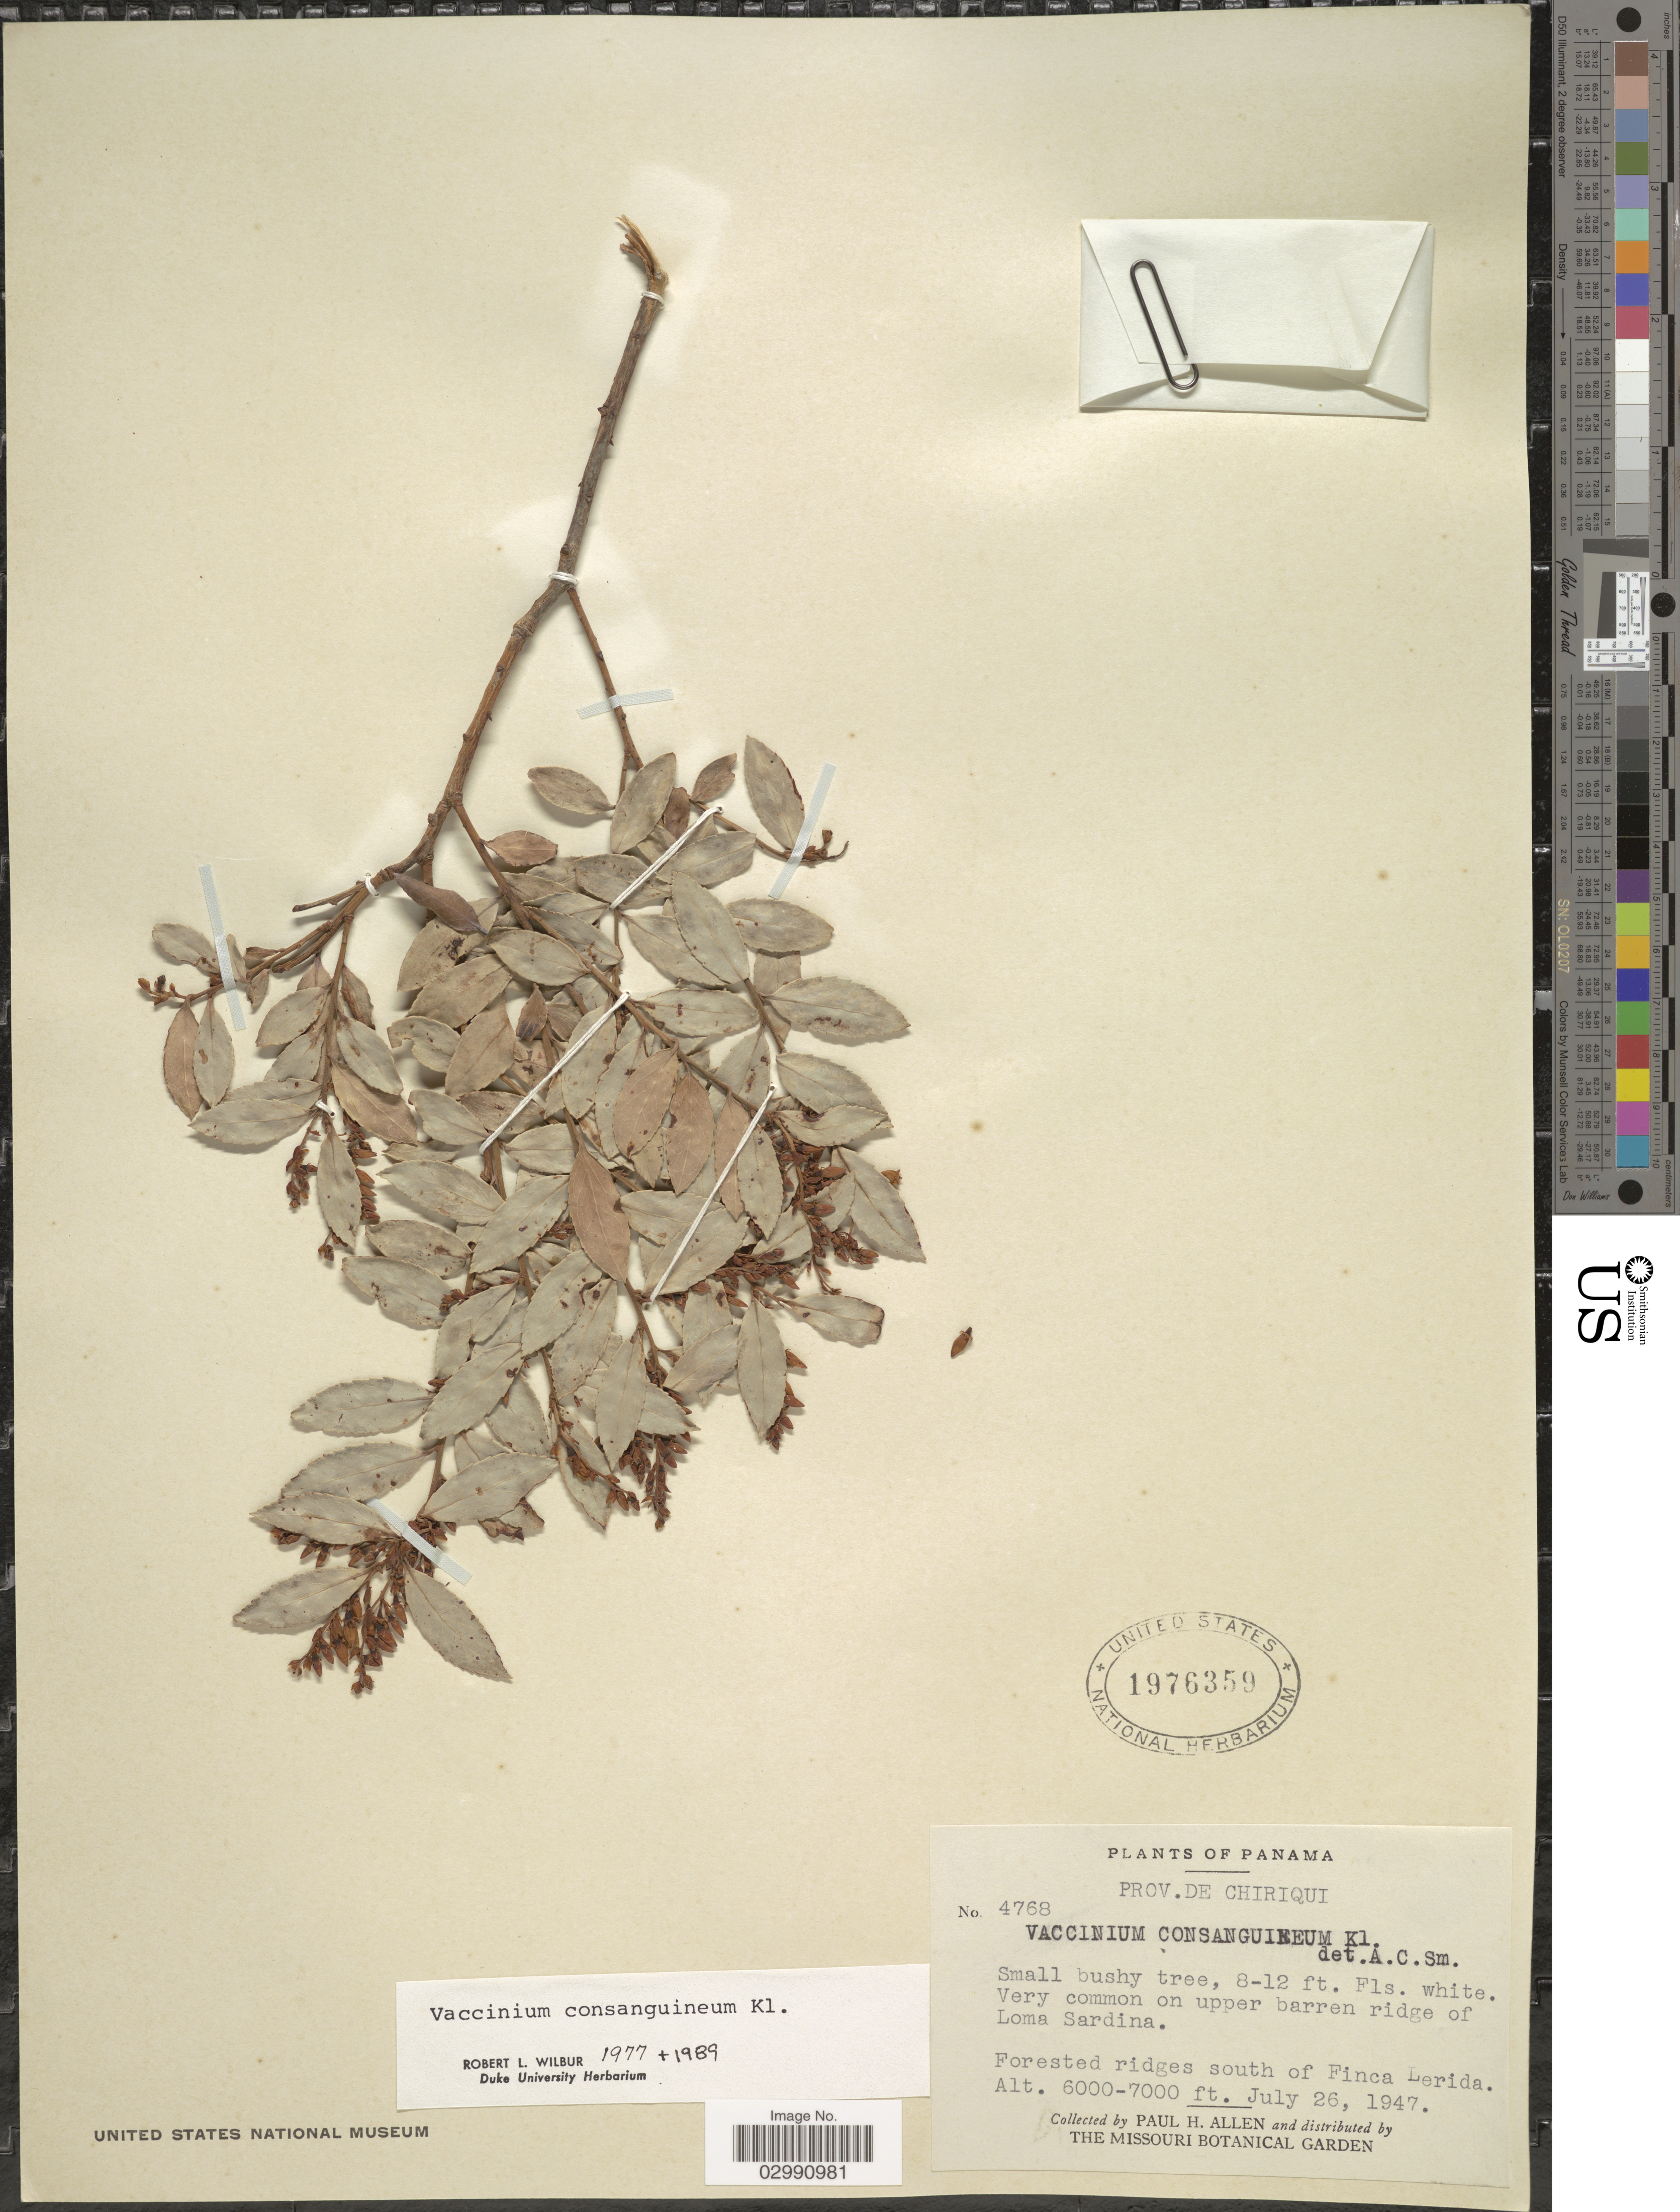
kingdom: Plantae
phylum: Tracheophyta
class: Magnoliopsida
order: Ericales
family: Ericaceae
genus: Vaccinium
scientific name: Vaccinium consanguineum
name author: Klotzsch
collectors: P. H. Allen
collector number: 4768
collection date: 1947-07-26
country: Panama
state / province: Chiriqui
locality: On upper barren ridge of Loma Sardina. Forested ridges south of Finca Lerida.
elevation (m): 1829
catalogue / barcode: US 1976359